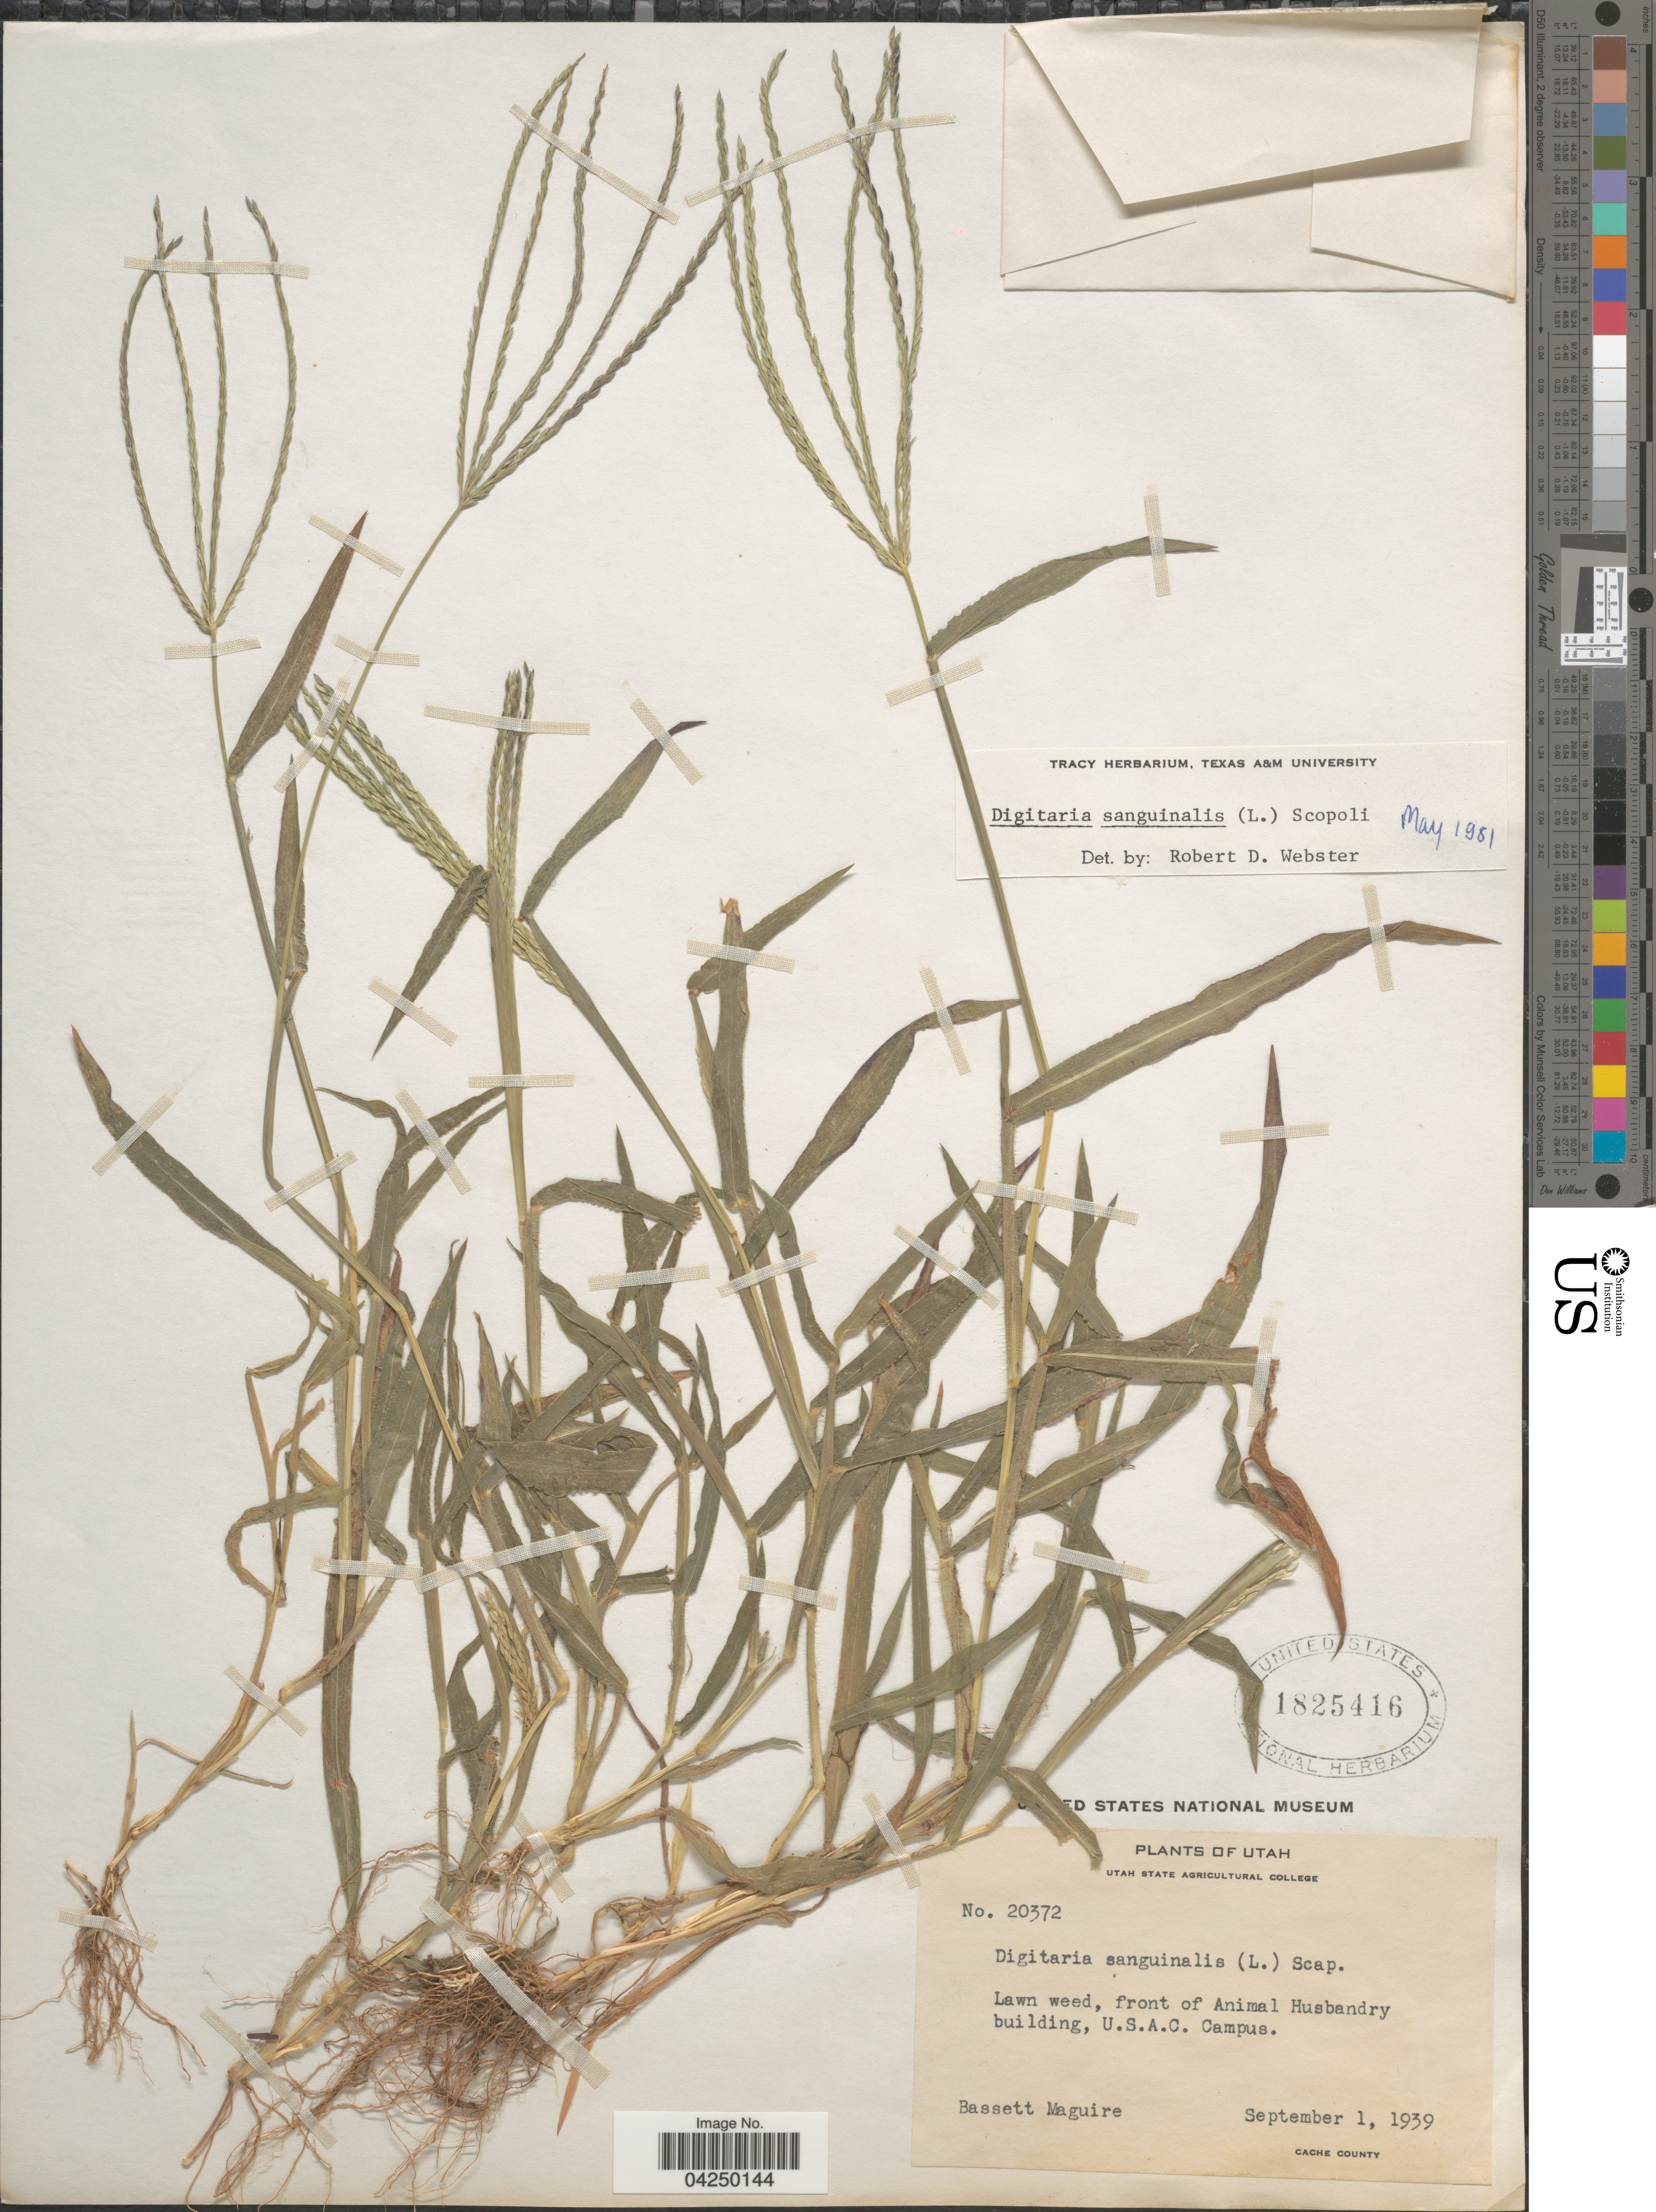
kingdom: Plantae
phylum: Tracheophyta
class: Liliopsida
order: Poales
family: Poaceae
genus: Digitaria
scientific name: Digitaria sanguinalis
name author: (L.) Scop.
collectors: B. Maguire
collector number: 20372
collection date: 1939-09-01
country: United States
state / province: Utah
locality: Lawn weed, front of Animal Husbandry building, U.S.A.C. Campus. Cache County.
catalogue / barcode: US 1825416